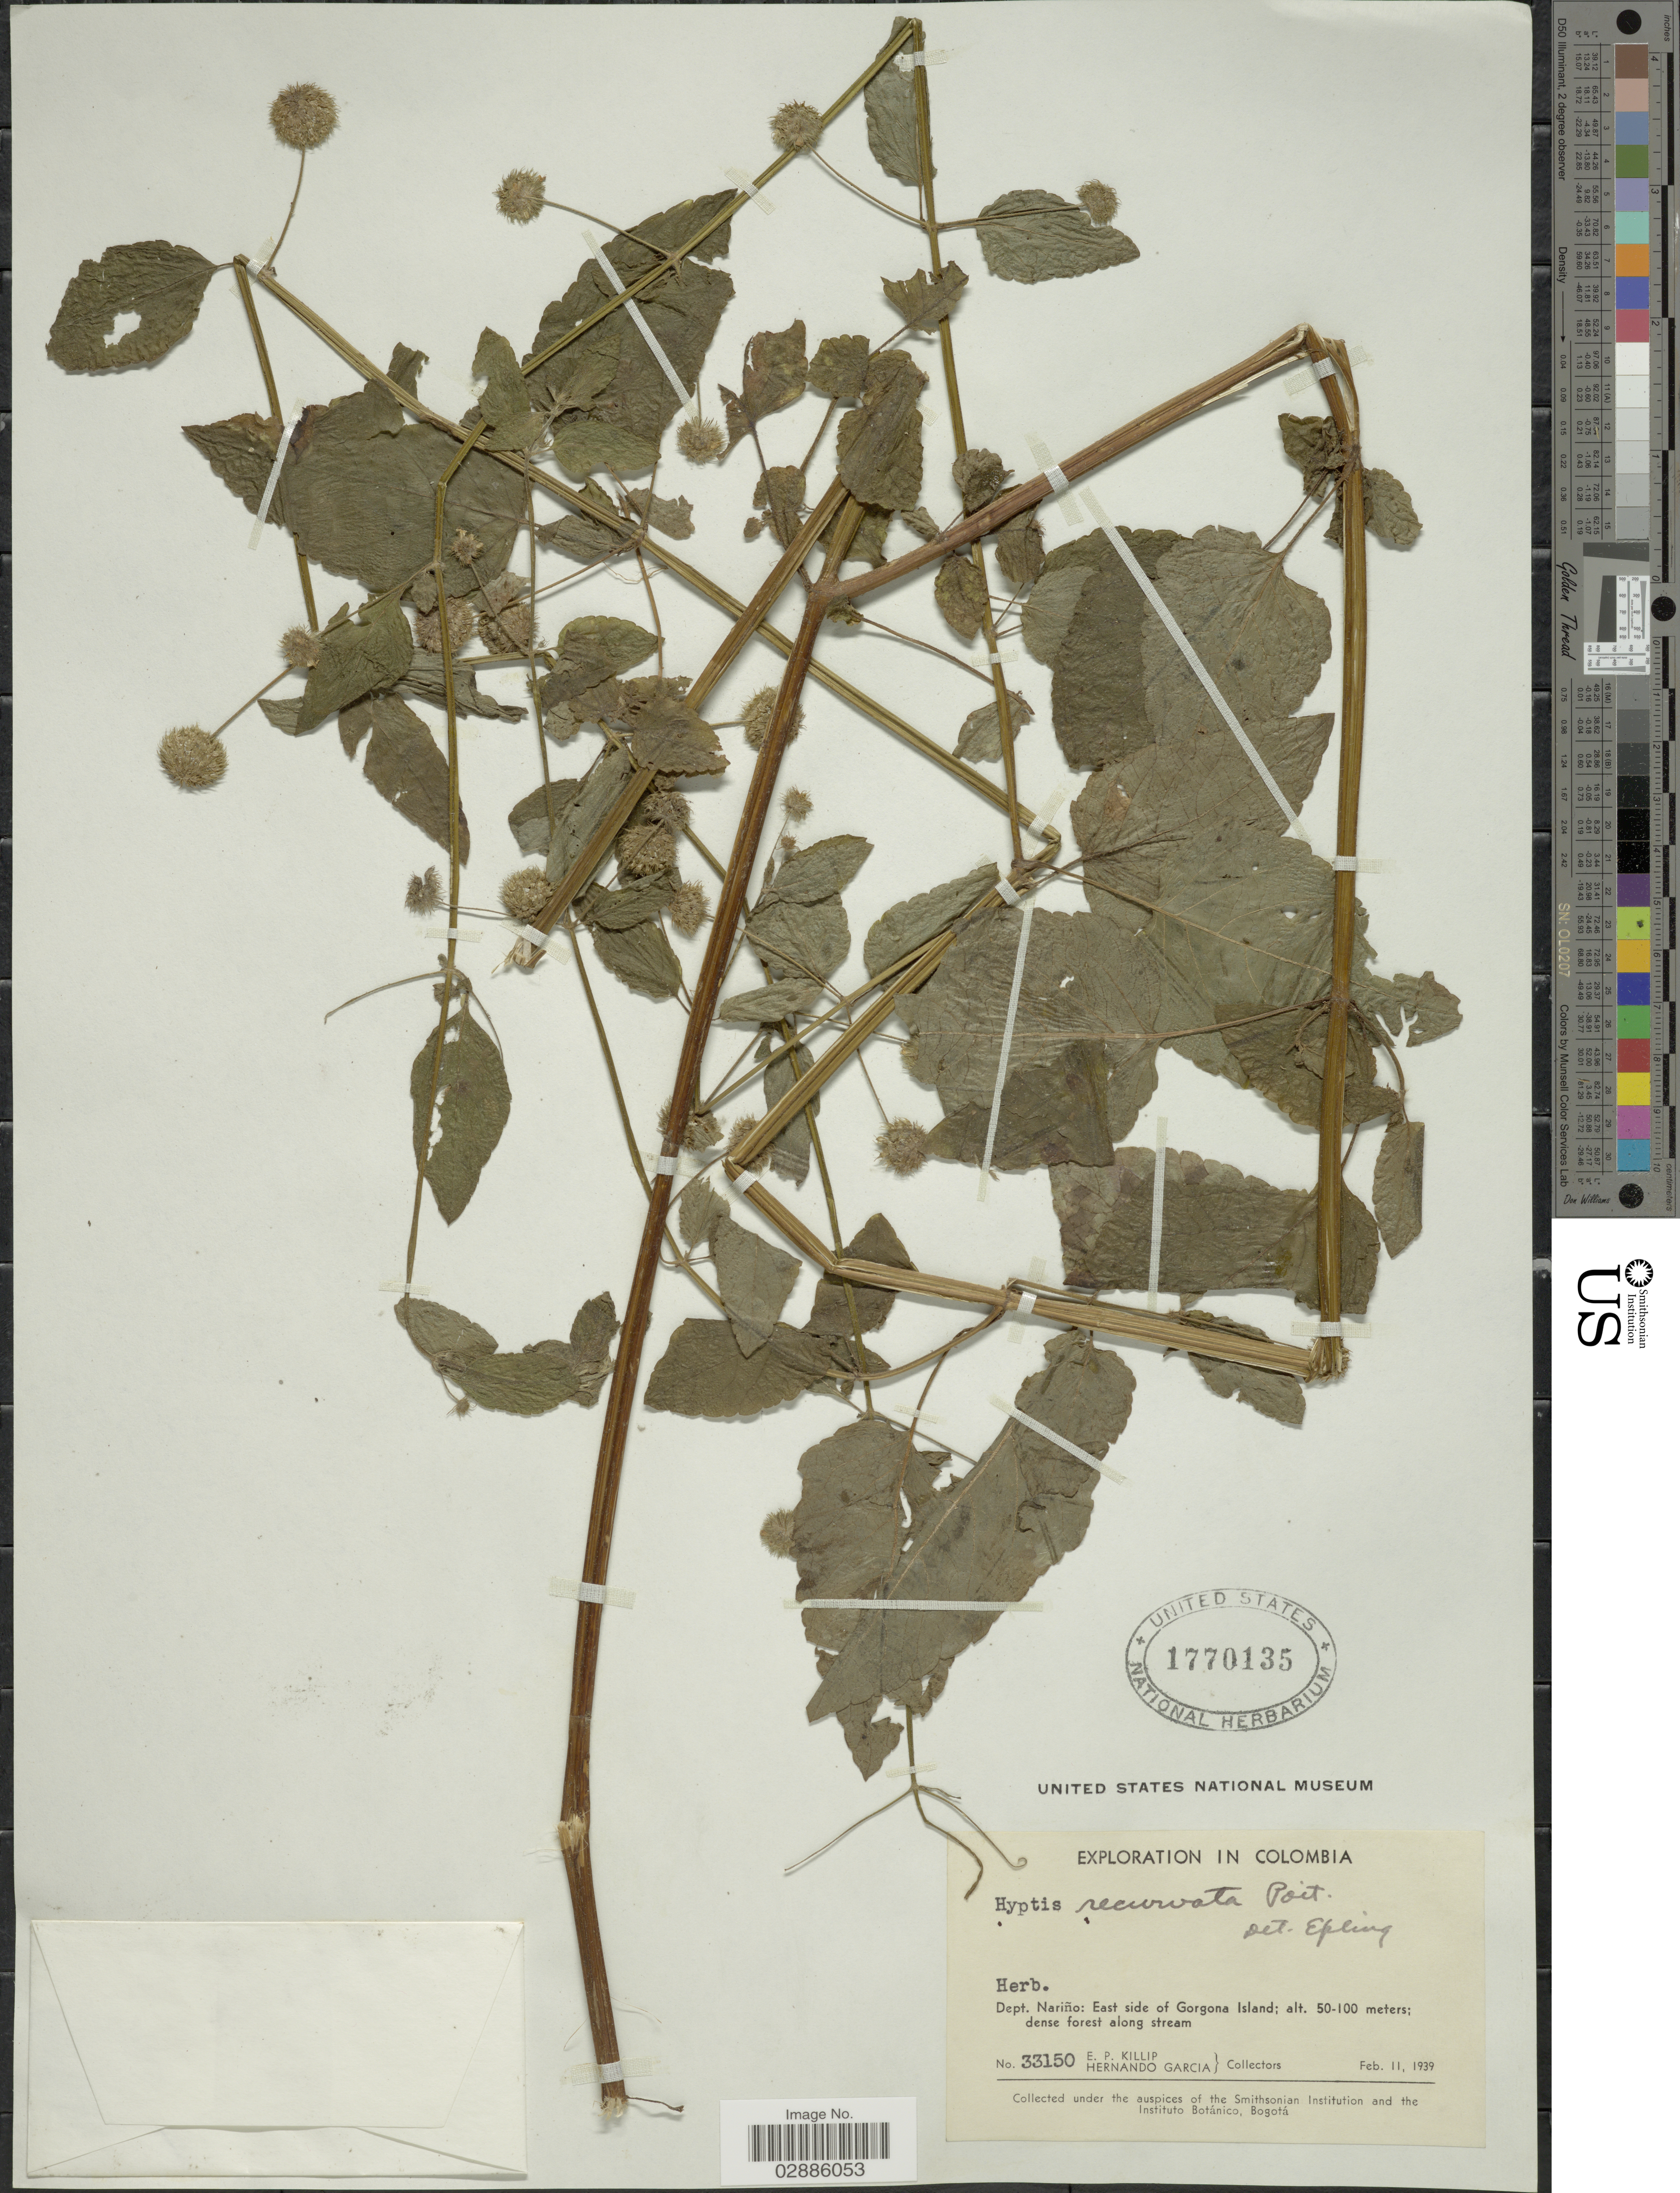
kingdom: Plantae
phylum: Tracheophyta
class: Magnoliopsida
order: Lamiales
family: Lamiaceae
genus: Hyptis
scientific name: Hyptis recurvata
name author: Poit.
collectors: E. P. Killip & H. Garcia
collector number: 33150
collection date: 1939-02-11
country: Colombia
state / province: Nariño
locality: Dept. Nariño: East side of Gorgona Island.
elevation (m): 50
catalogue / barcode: US 1770135